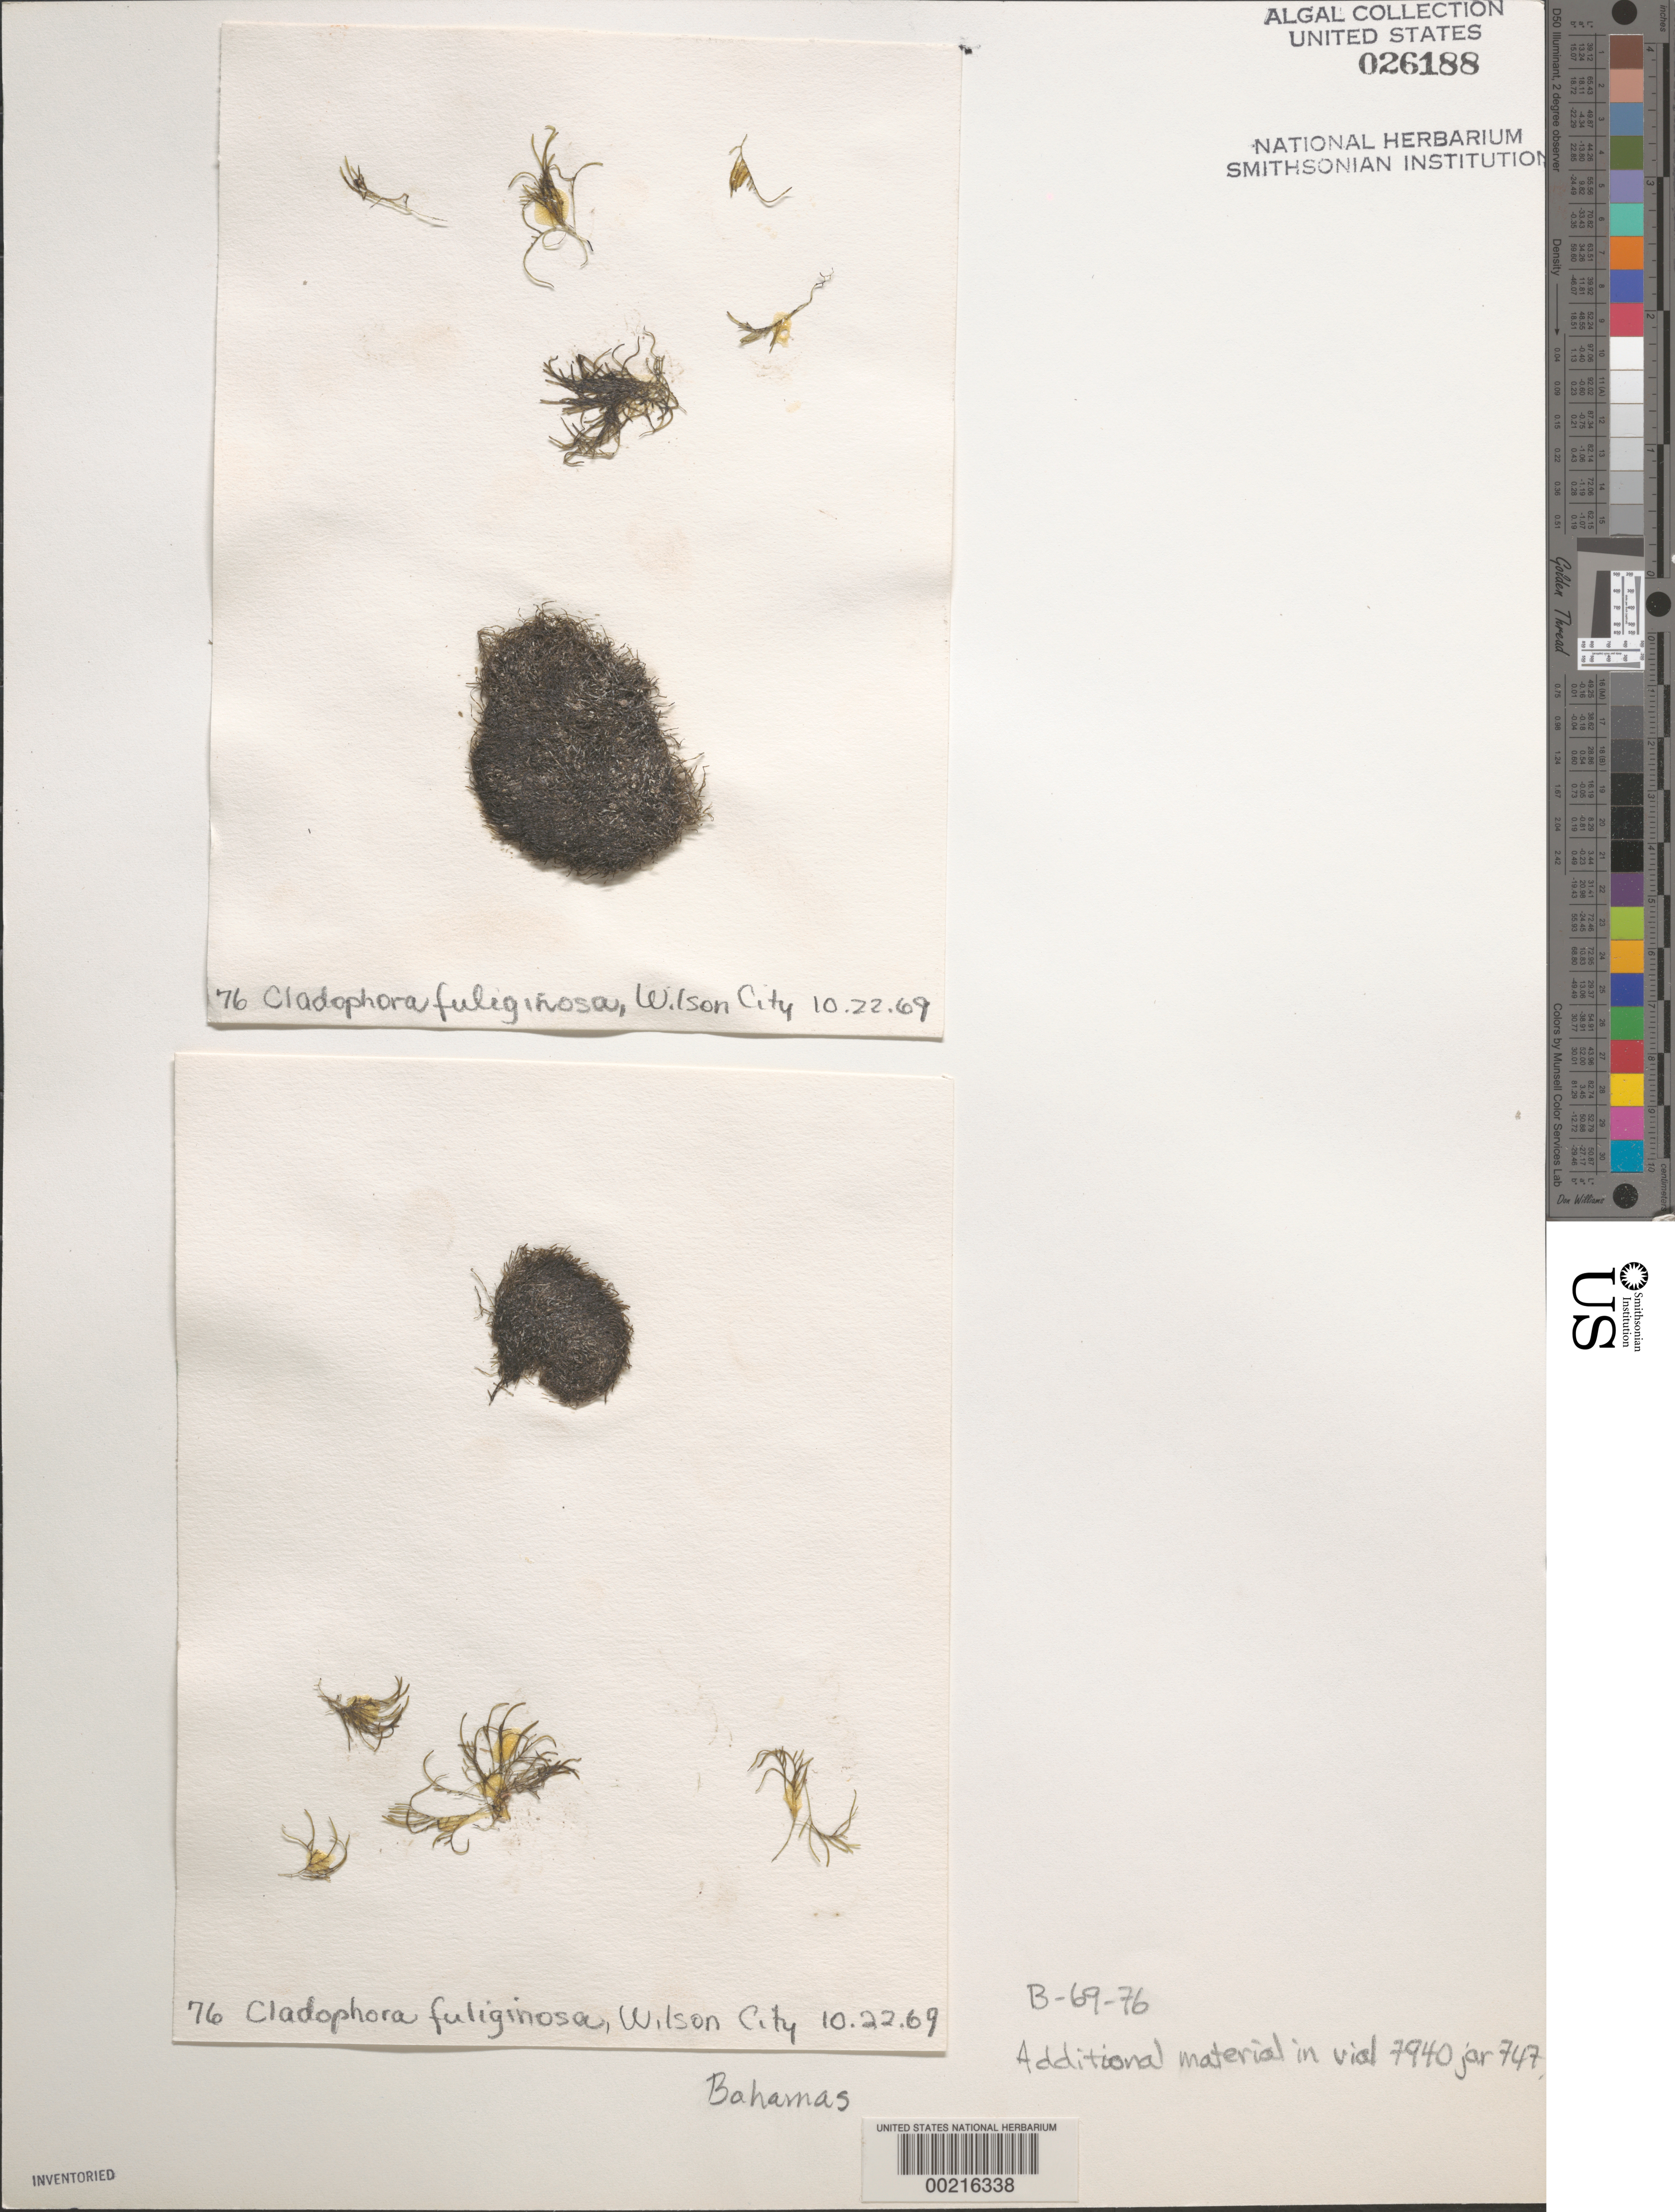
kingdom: Plantae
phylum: Chlorophyta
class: Ulvophyceae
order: Cladophorales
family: Cladophoraceae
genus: Cladophora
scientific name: Cladophora fuliginosa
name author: Kütz.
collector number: B-69-76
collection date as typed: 22 Oct 1969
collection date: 1969-10-22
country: Bahamas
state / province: Abaco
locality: Wilson city, great abaco island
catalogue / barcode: US 26188